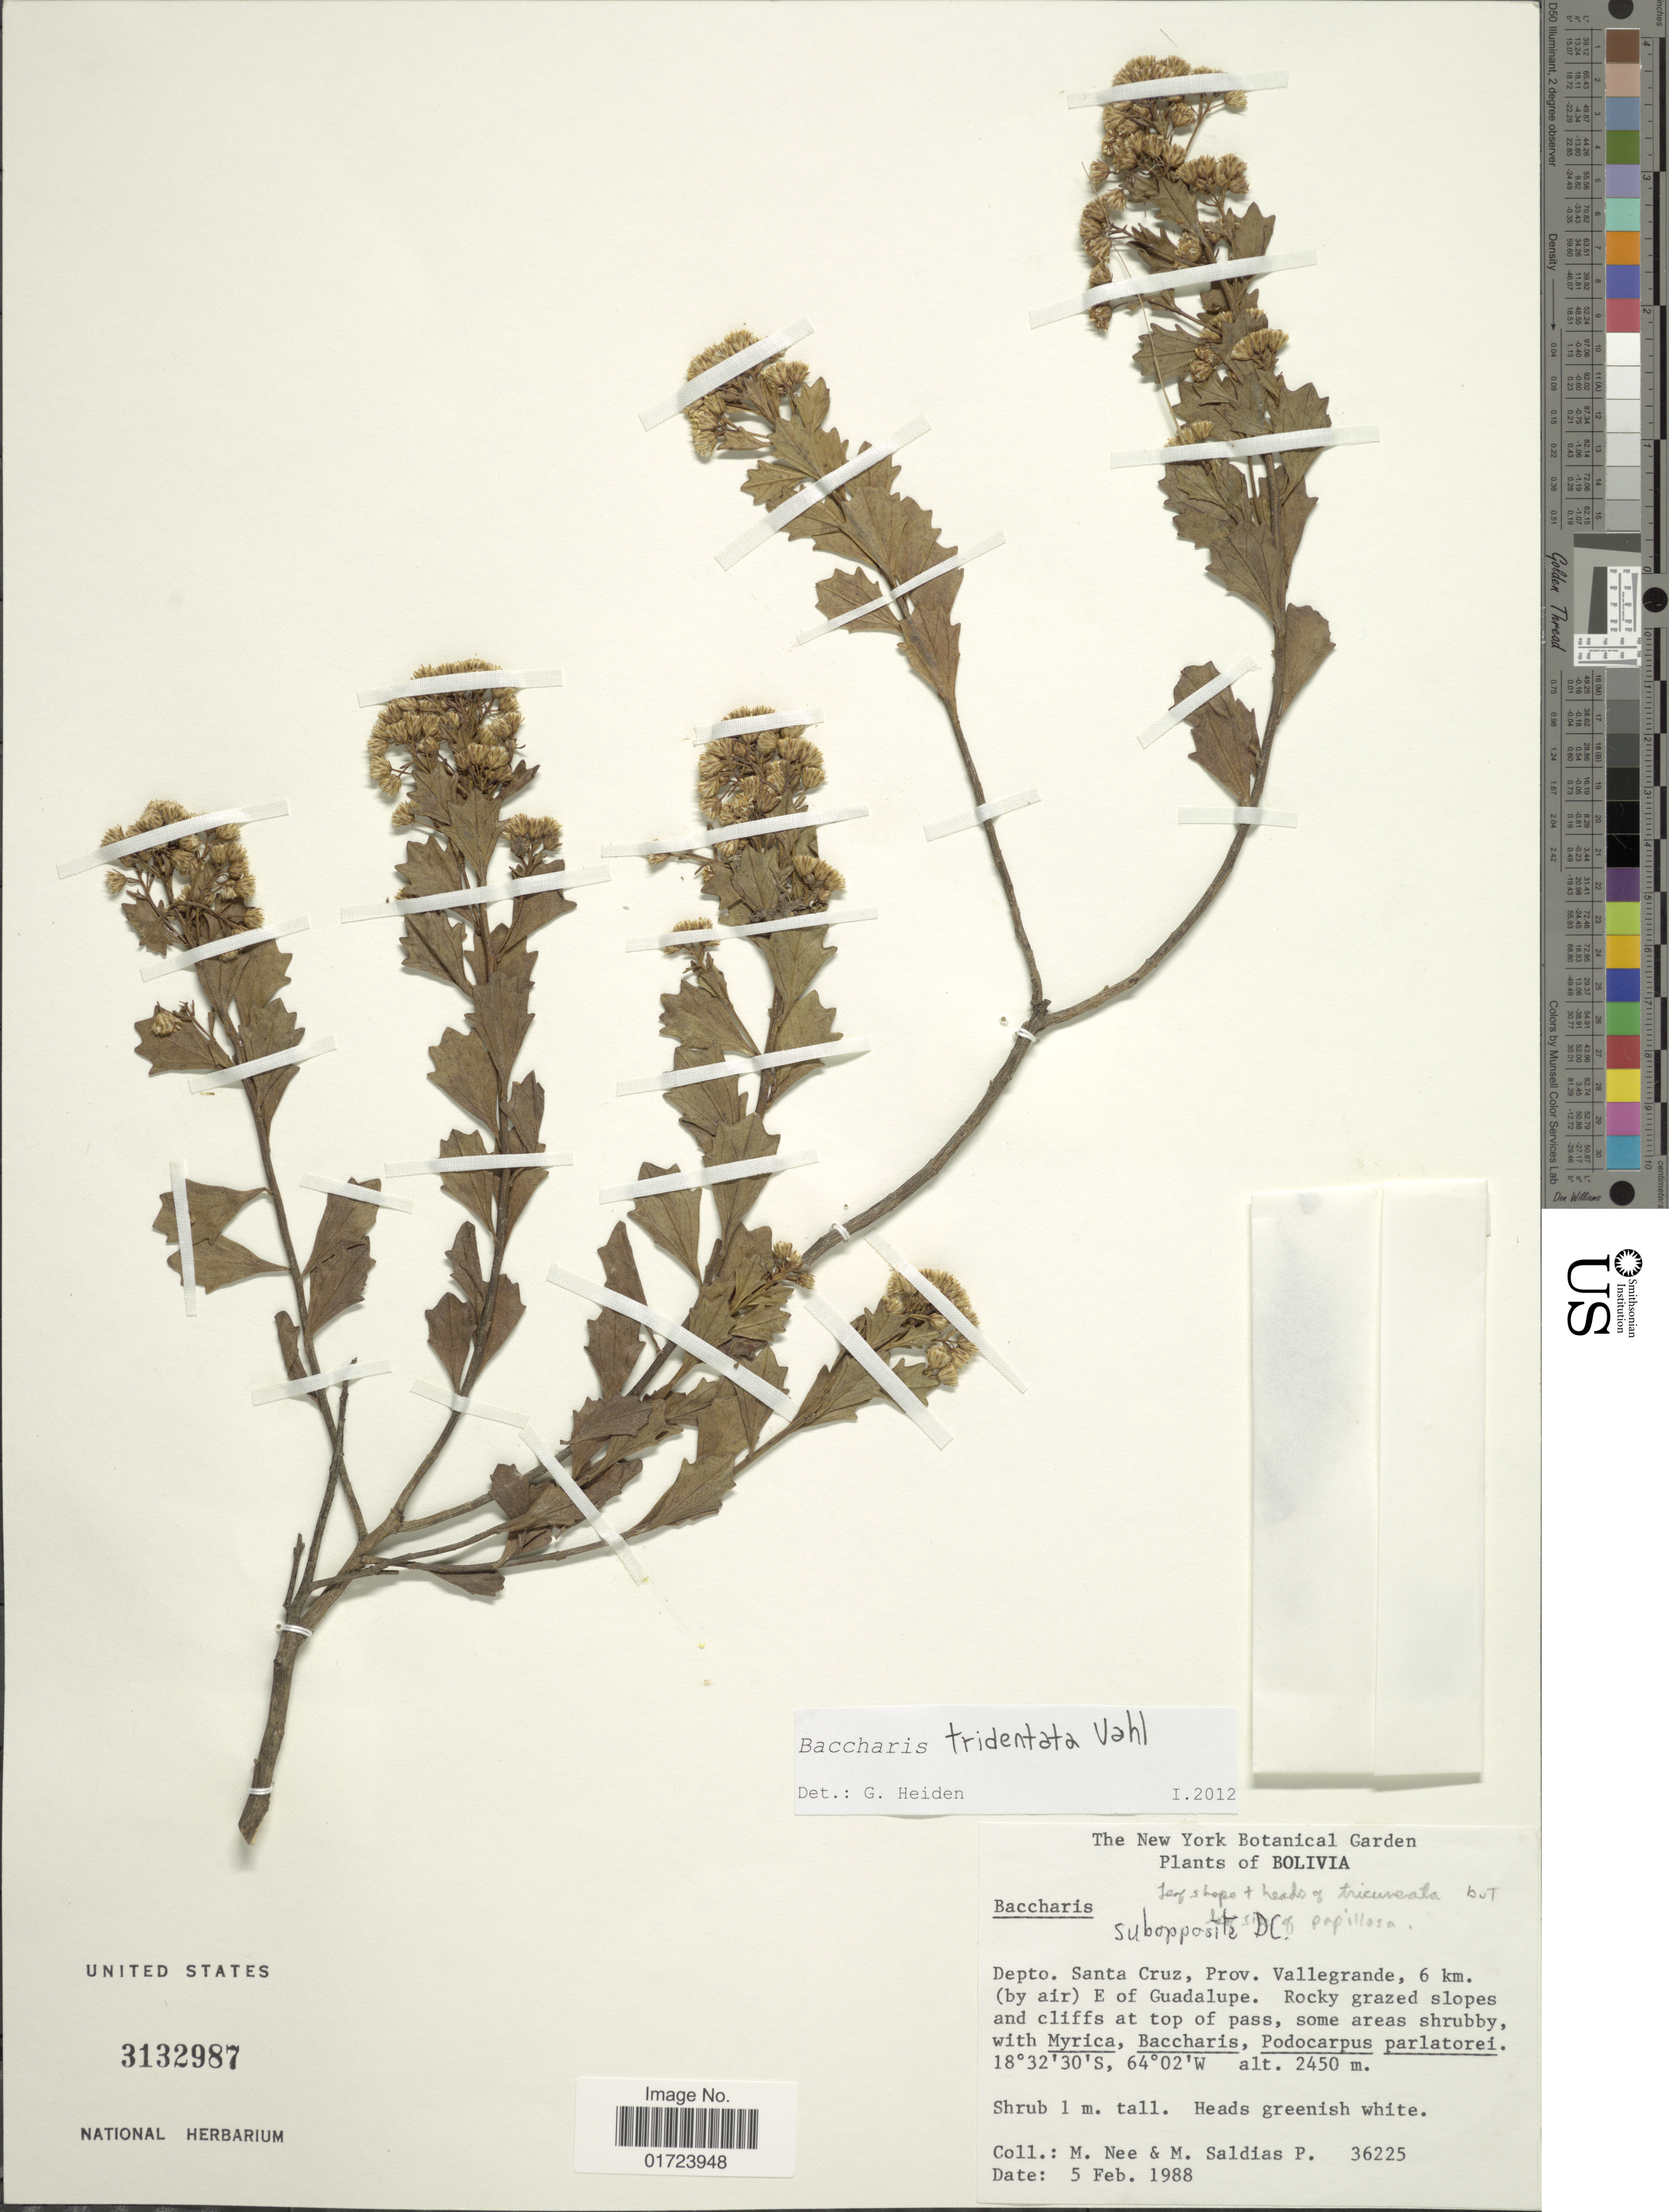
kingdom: Plantae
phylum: Tracheophyta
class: Magnoliopsida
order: Asterales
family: Asteraceae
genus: Baccharis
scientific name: Baccharis tridentata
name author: Vahl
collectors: M. Nee & M. Saldias P.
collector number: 36225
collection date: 1988-02-05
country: Bolivia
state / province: Santa Cruz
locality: Depto. Santa Cruz, Prov. Vallegrande, 6 km (by air) E of Guadalupe.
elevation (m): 2450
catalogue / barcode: US 3132987